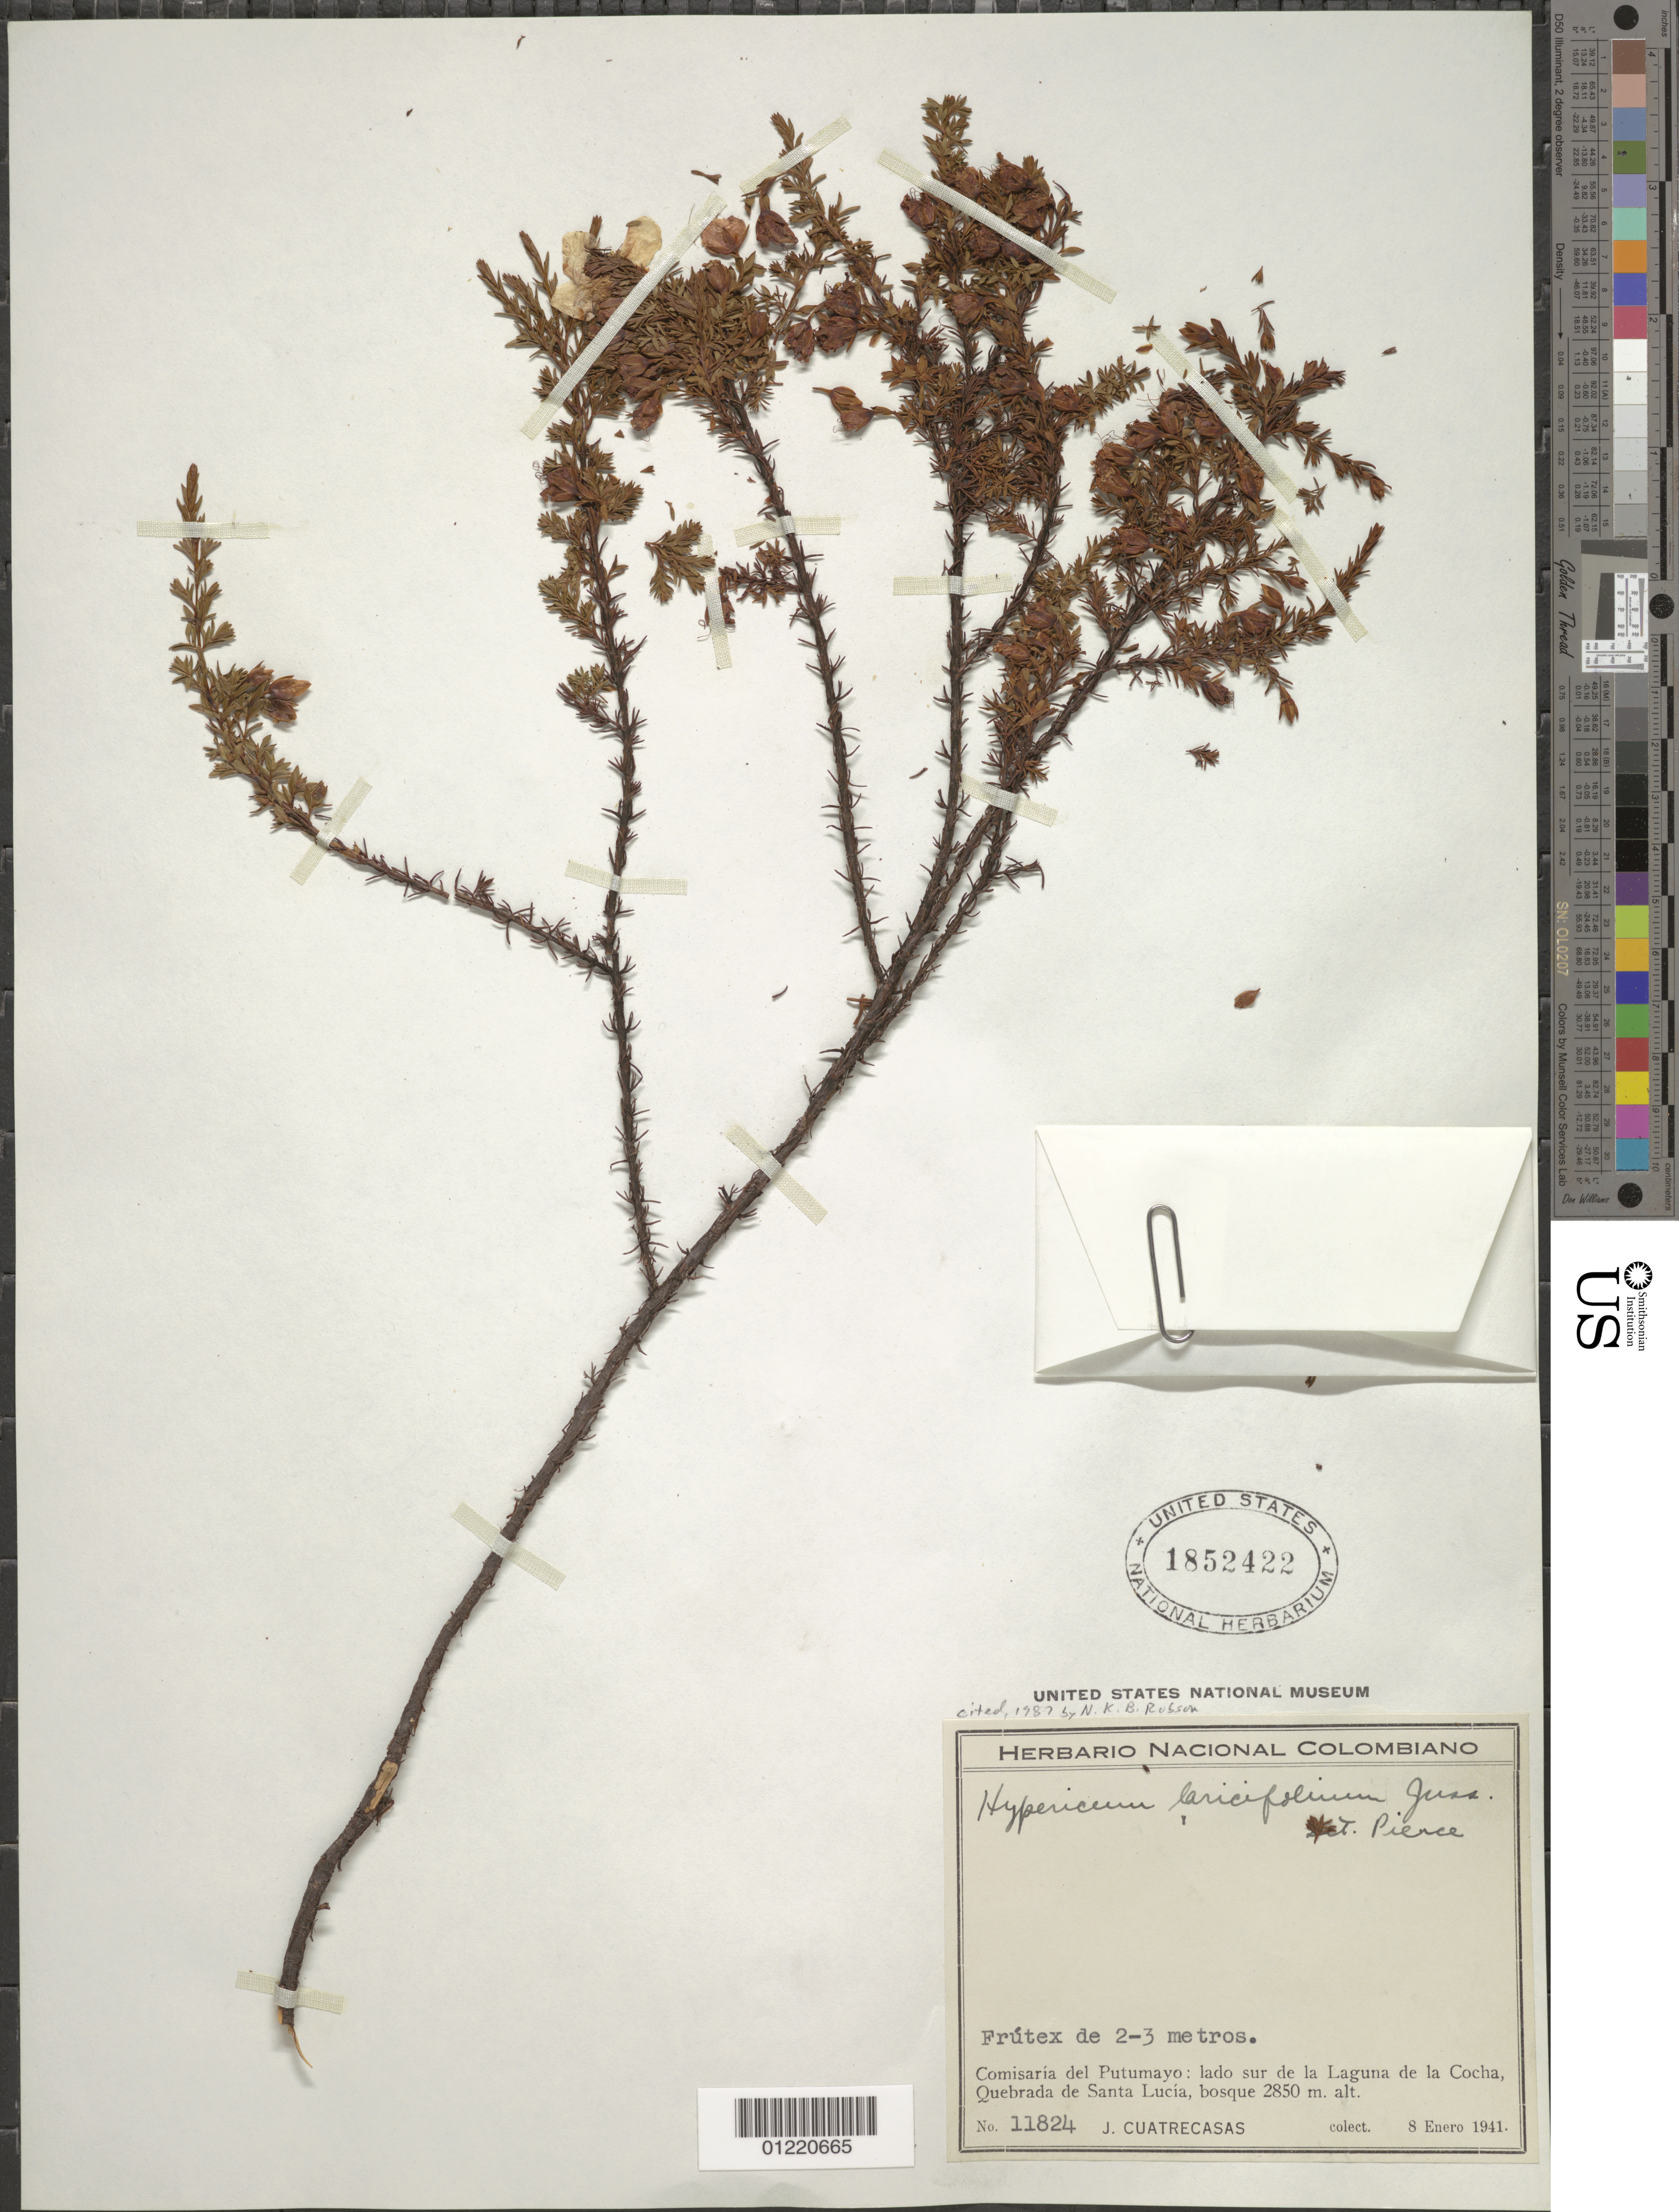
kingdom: Plantae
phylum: Tracheophyta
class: Magnoliopsida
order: Malpighiales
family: Hypericaceae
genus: Hypericum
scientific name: Hypericum laricifolium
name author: Juss.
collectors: J. Cuatrecasas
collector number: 11824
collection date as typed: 08 Jan 1941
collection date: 1941-01-08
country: Colombia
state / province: Putumayo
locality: Lado sur de La Laguna de La Cocha, Quebrada de Santa Lucia.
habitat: bosque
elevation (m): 2850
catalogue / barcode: US 1852422